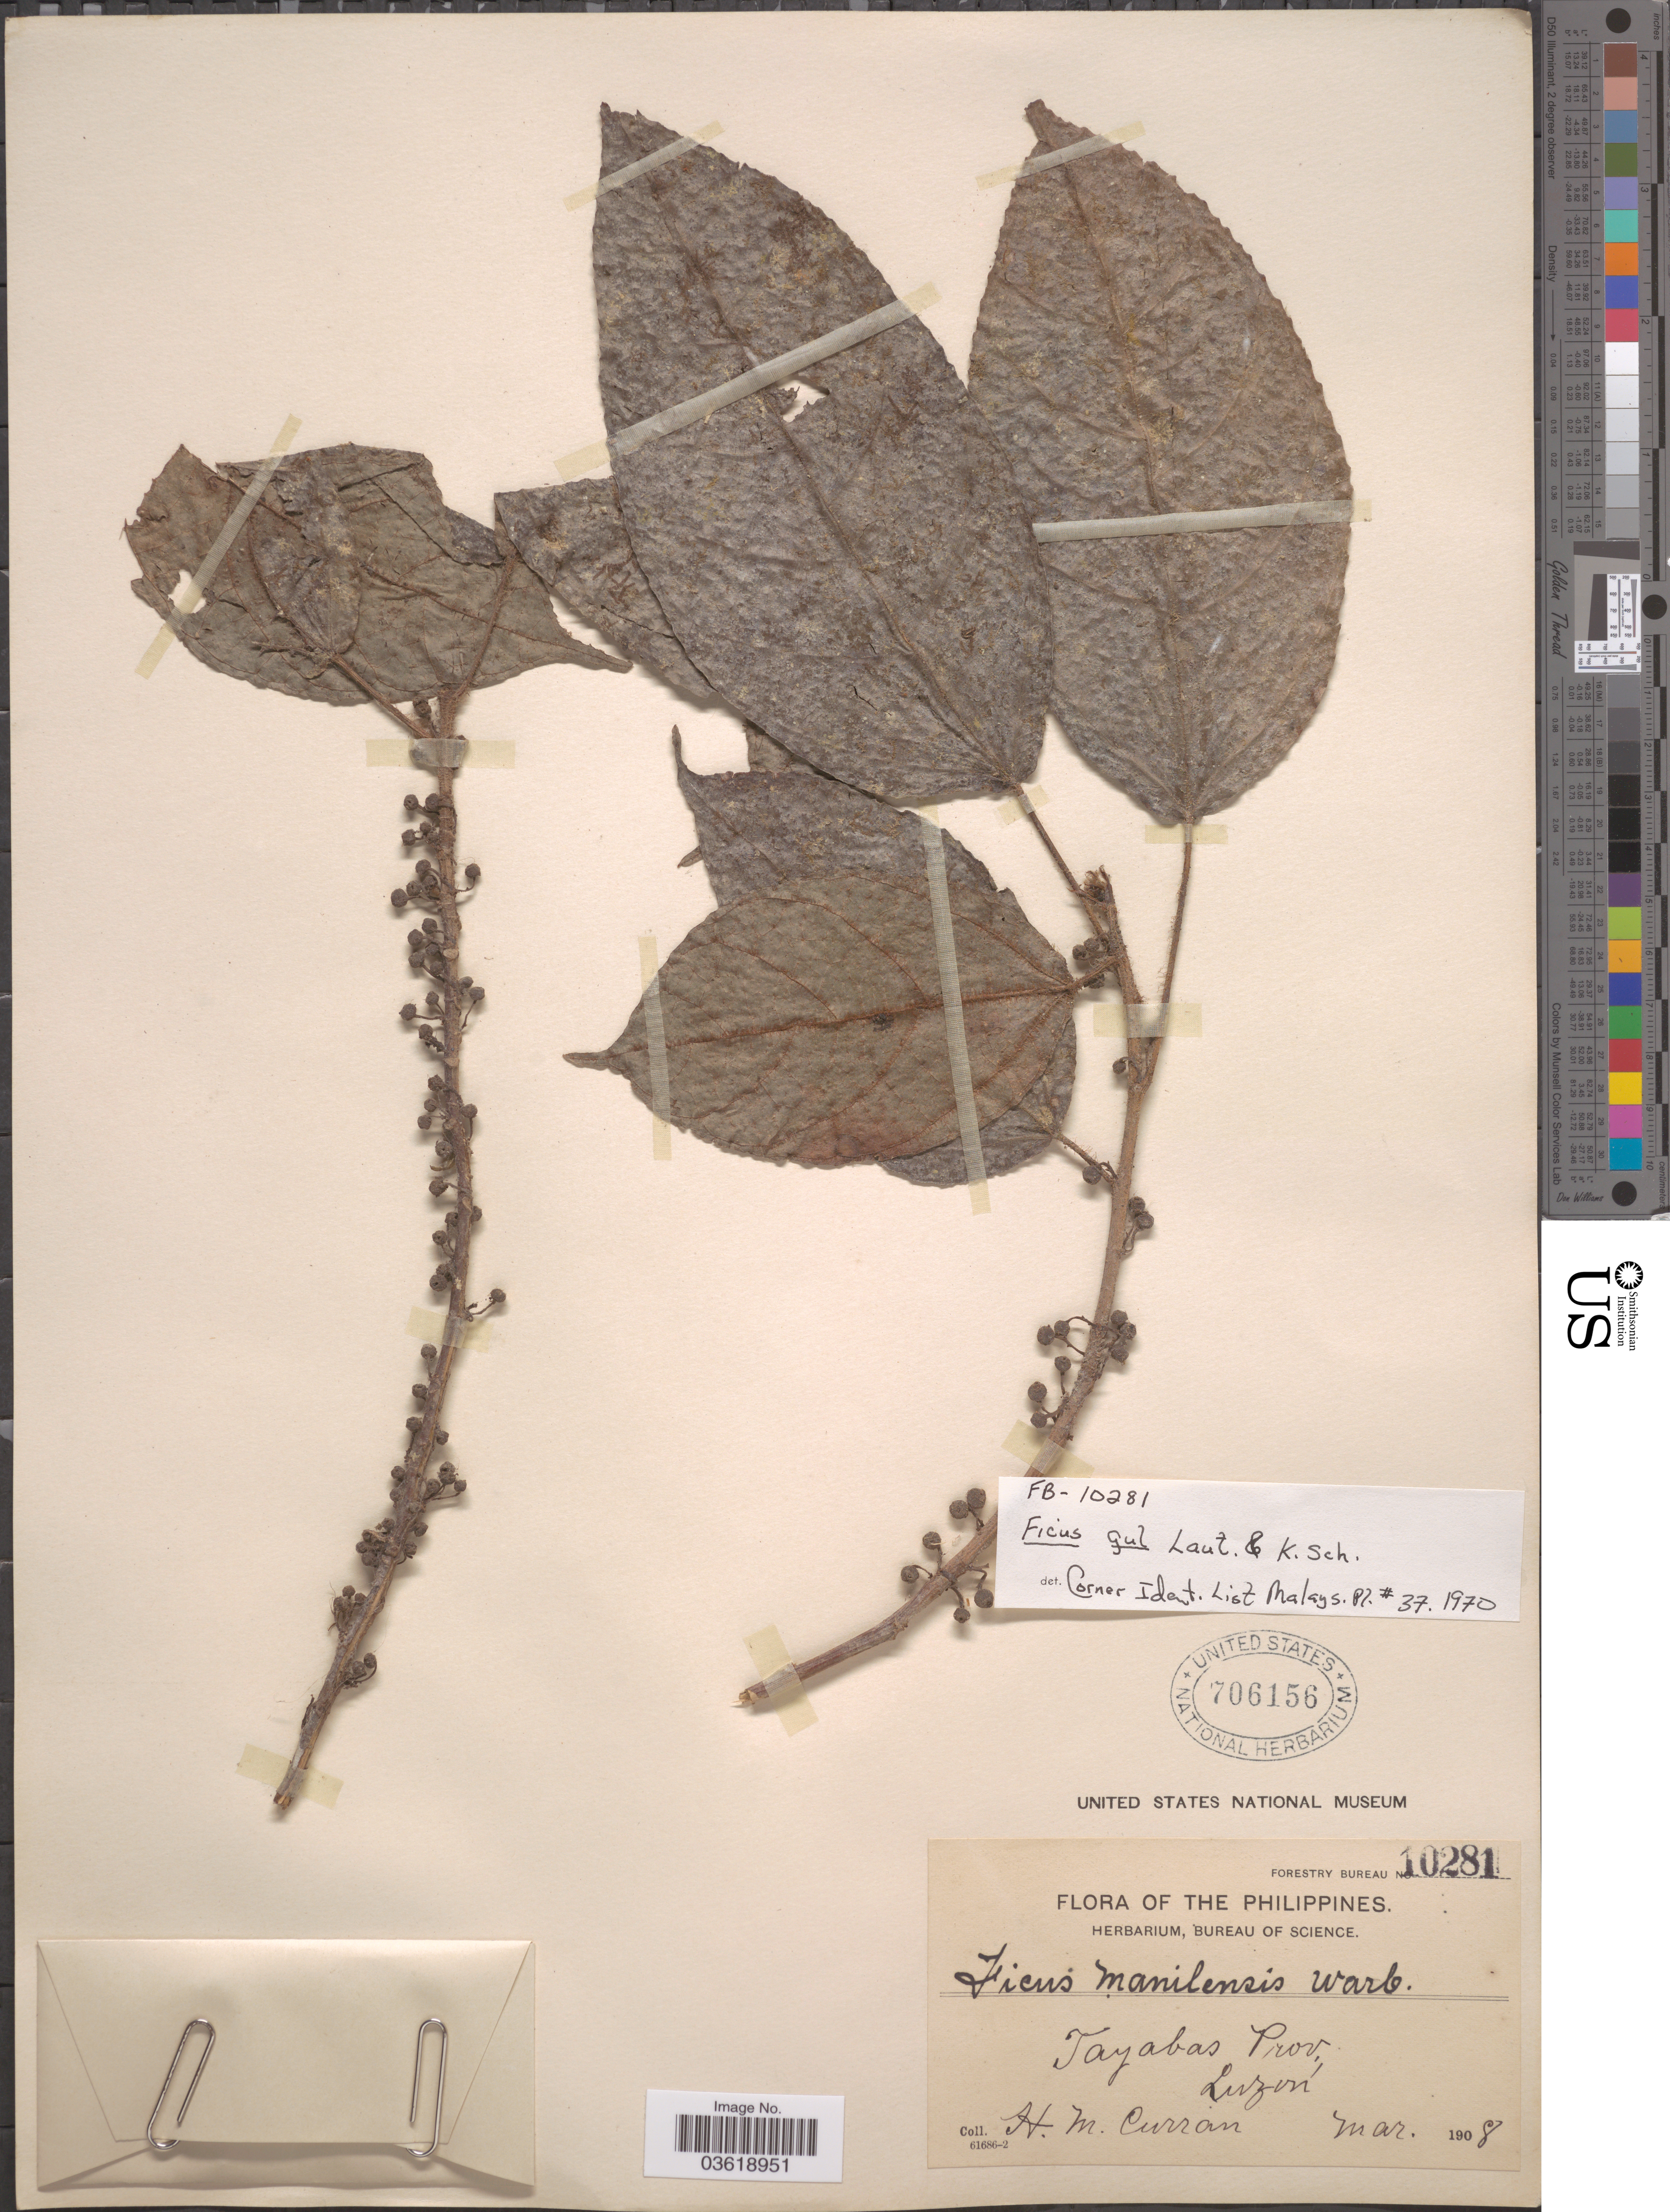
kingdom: Plantae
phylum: Tracheophyta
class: Magnoliopsida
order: Rosales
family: Moraceae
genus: Ficus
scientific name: Ficus gul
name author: Lauterb. & K. Schum.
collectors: H. M. Curran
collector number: Forestry Bureau 10281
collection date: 1908-03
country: Philippines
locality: Tayabas Prov., Luzon.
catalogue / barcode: US 706156